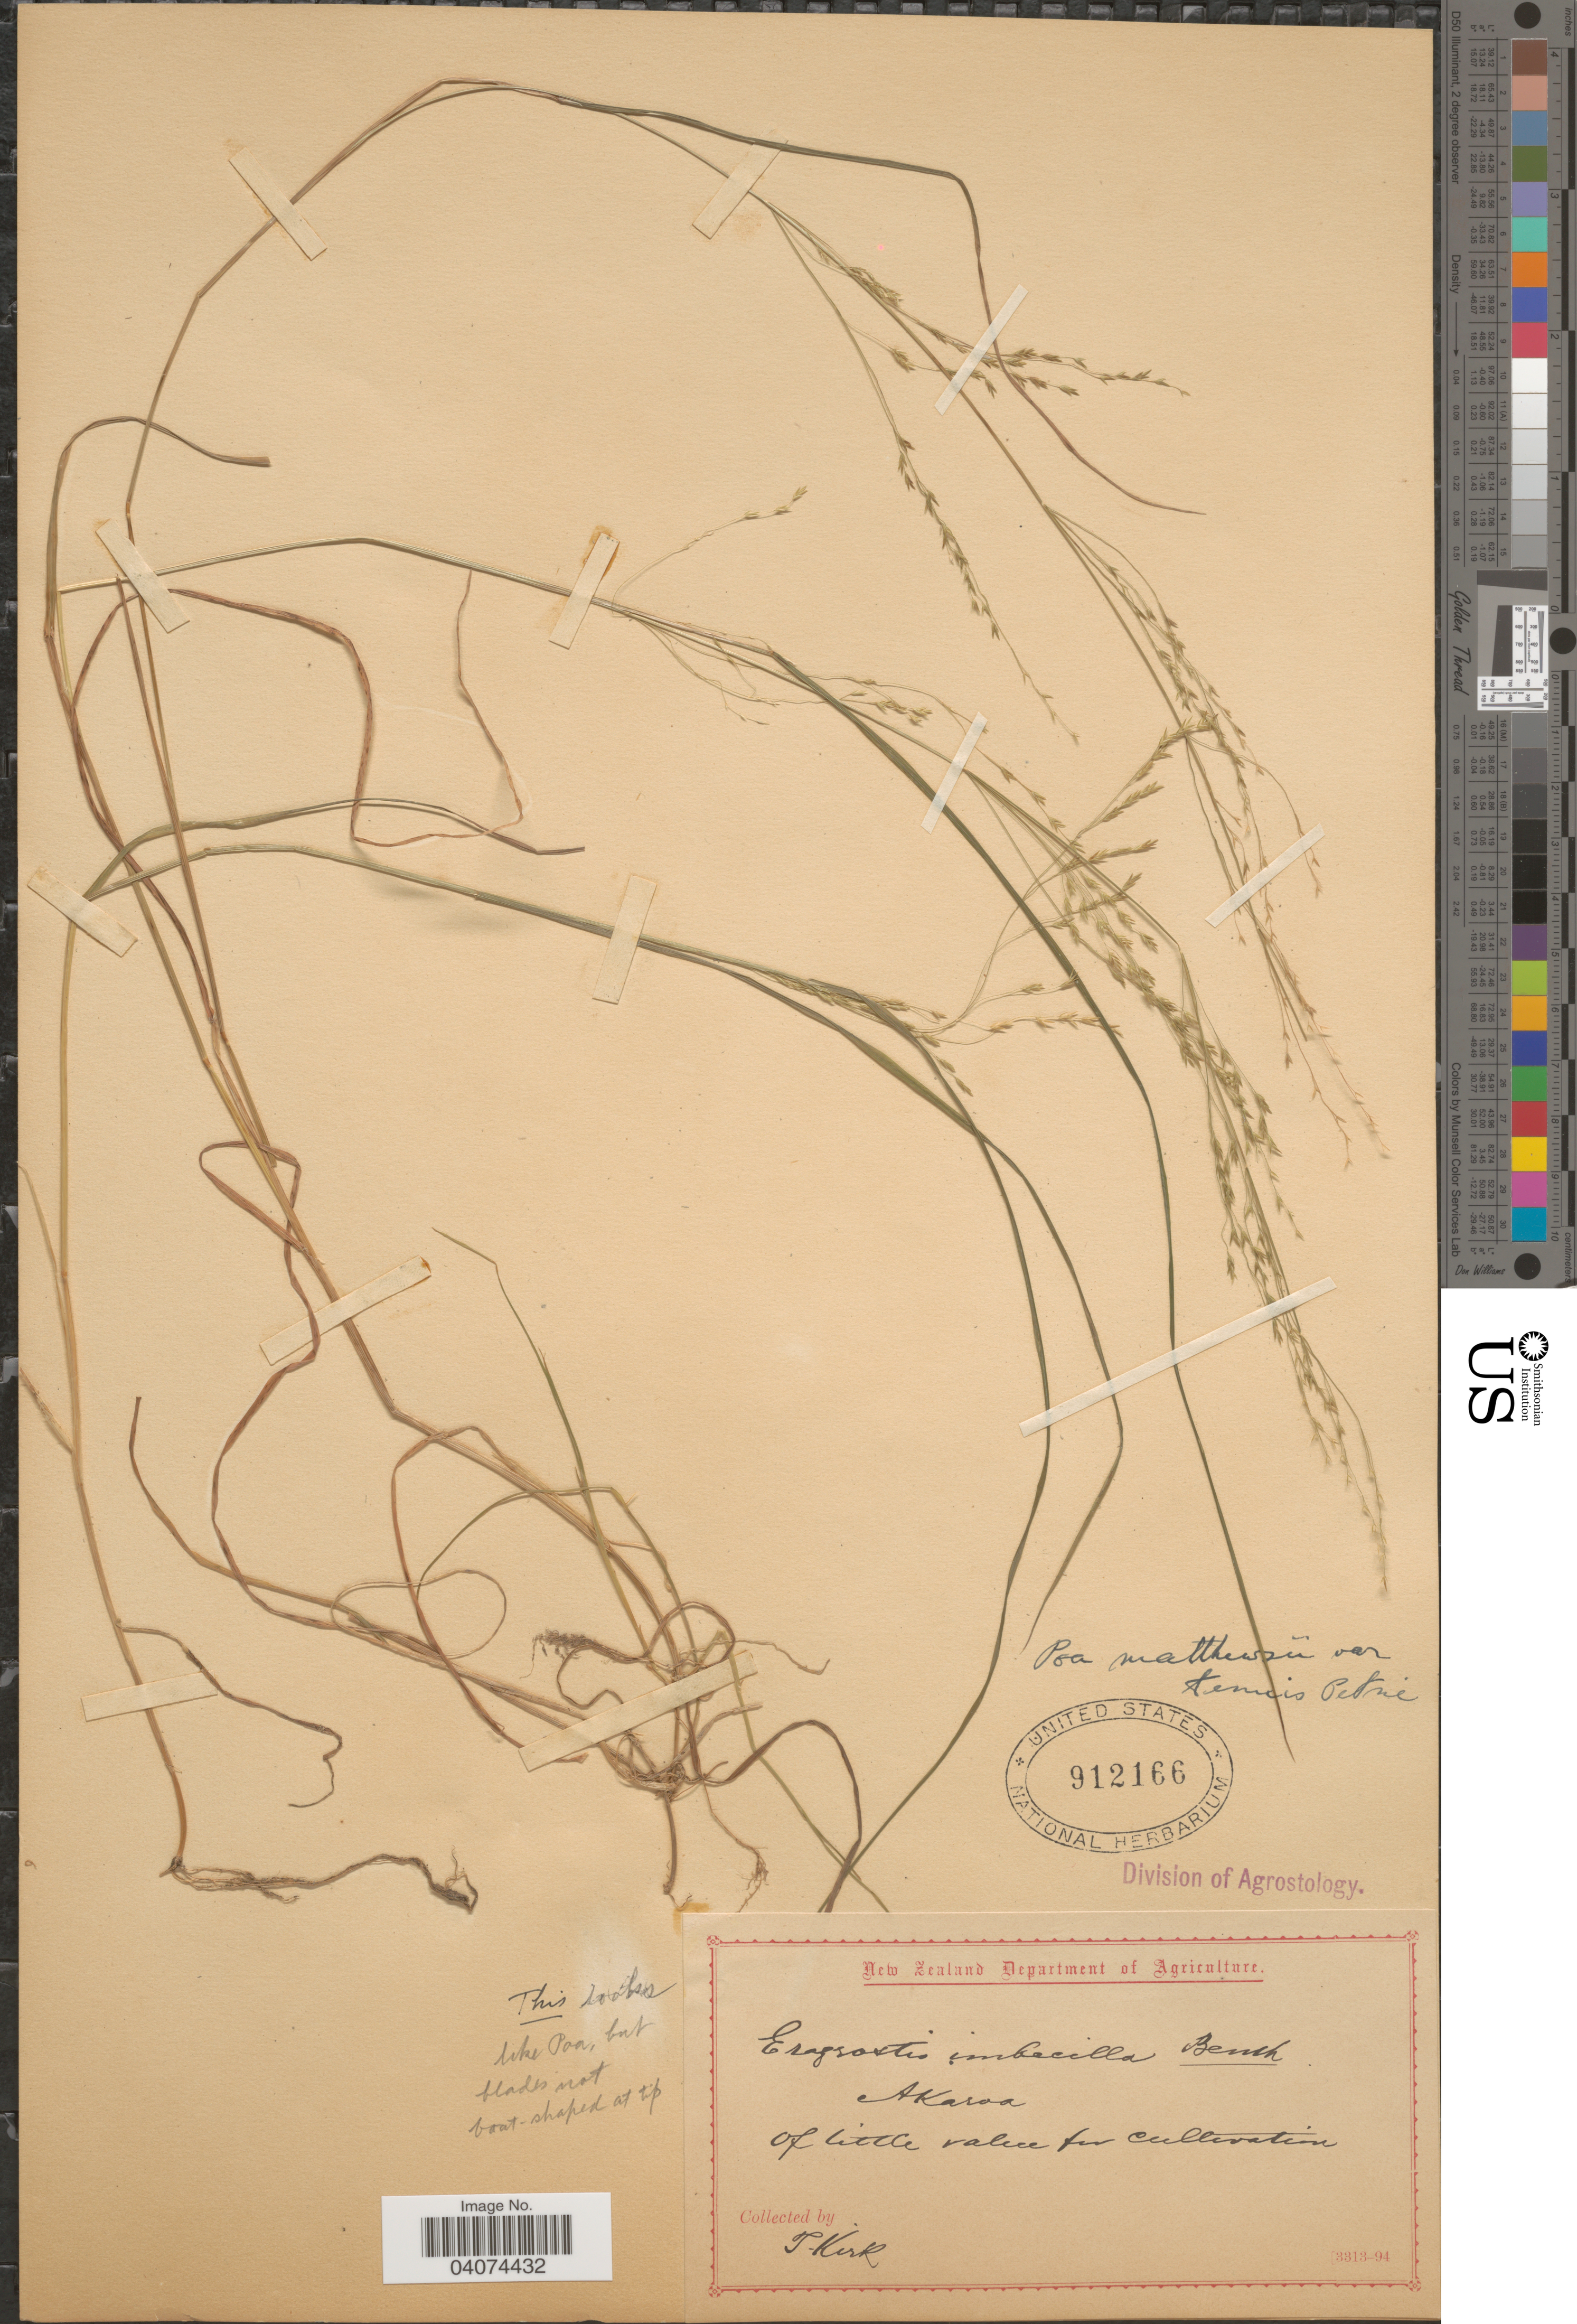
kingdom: Plantae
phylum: Tracheophyta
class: Liliopsida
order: Poales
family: Poaceae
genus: Poa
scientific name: Poa matthewsii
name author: Petrie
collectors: T. Kirk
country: New Zealand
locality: Akaroa of little value for cultvation.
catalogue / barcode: US 912166